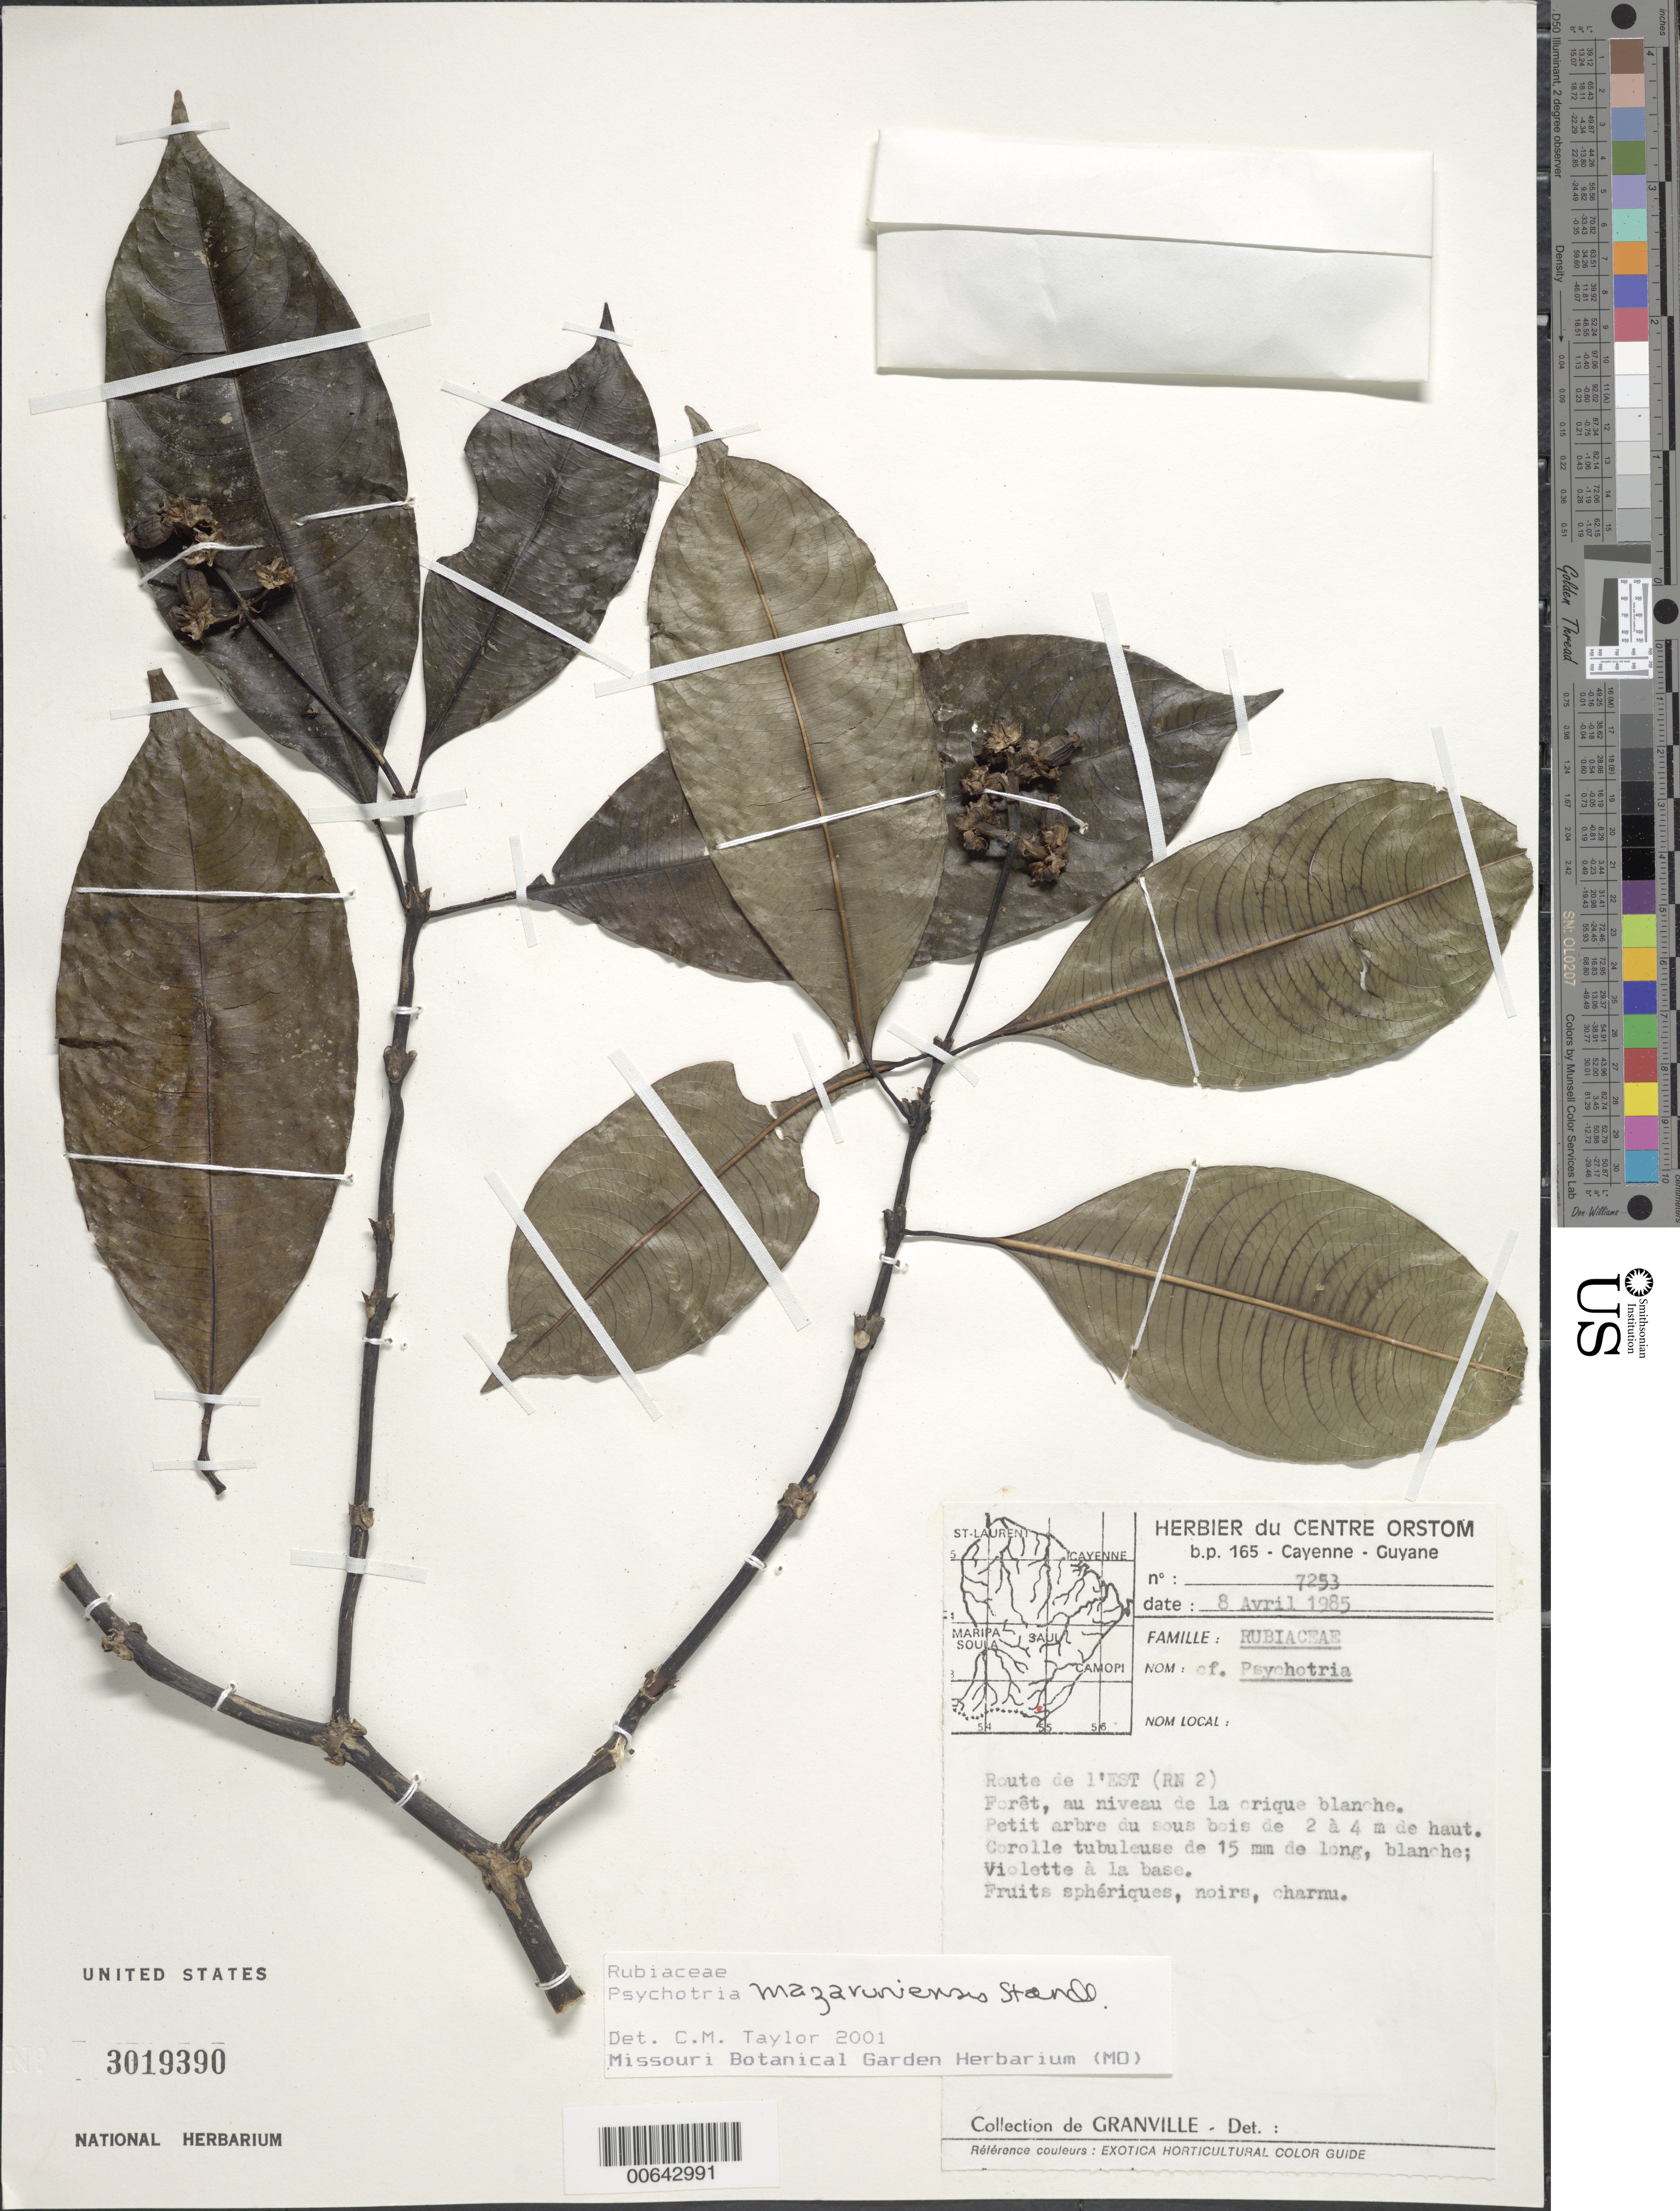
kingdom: Plantae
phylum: Tracheophyta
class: Magnoliopsida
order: Gentianales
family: Rubiaceae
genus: Palicourea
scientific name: Palicourea jenmanii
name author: (Wernham) Delprete & J.H. Kirkbr.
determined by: Kirkbride, J. H., Jr.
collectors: J.-J. de Granville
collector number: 7253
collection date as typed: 8-Apr-85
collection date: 1985-04-08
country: French Guiana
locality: Route de l'Est (RN.2)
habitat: Forêt au nivaeu de la crique blanche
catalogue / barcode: US 3019390